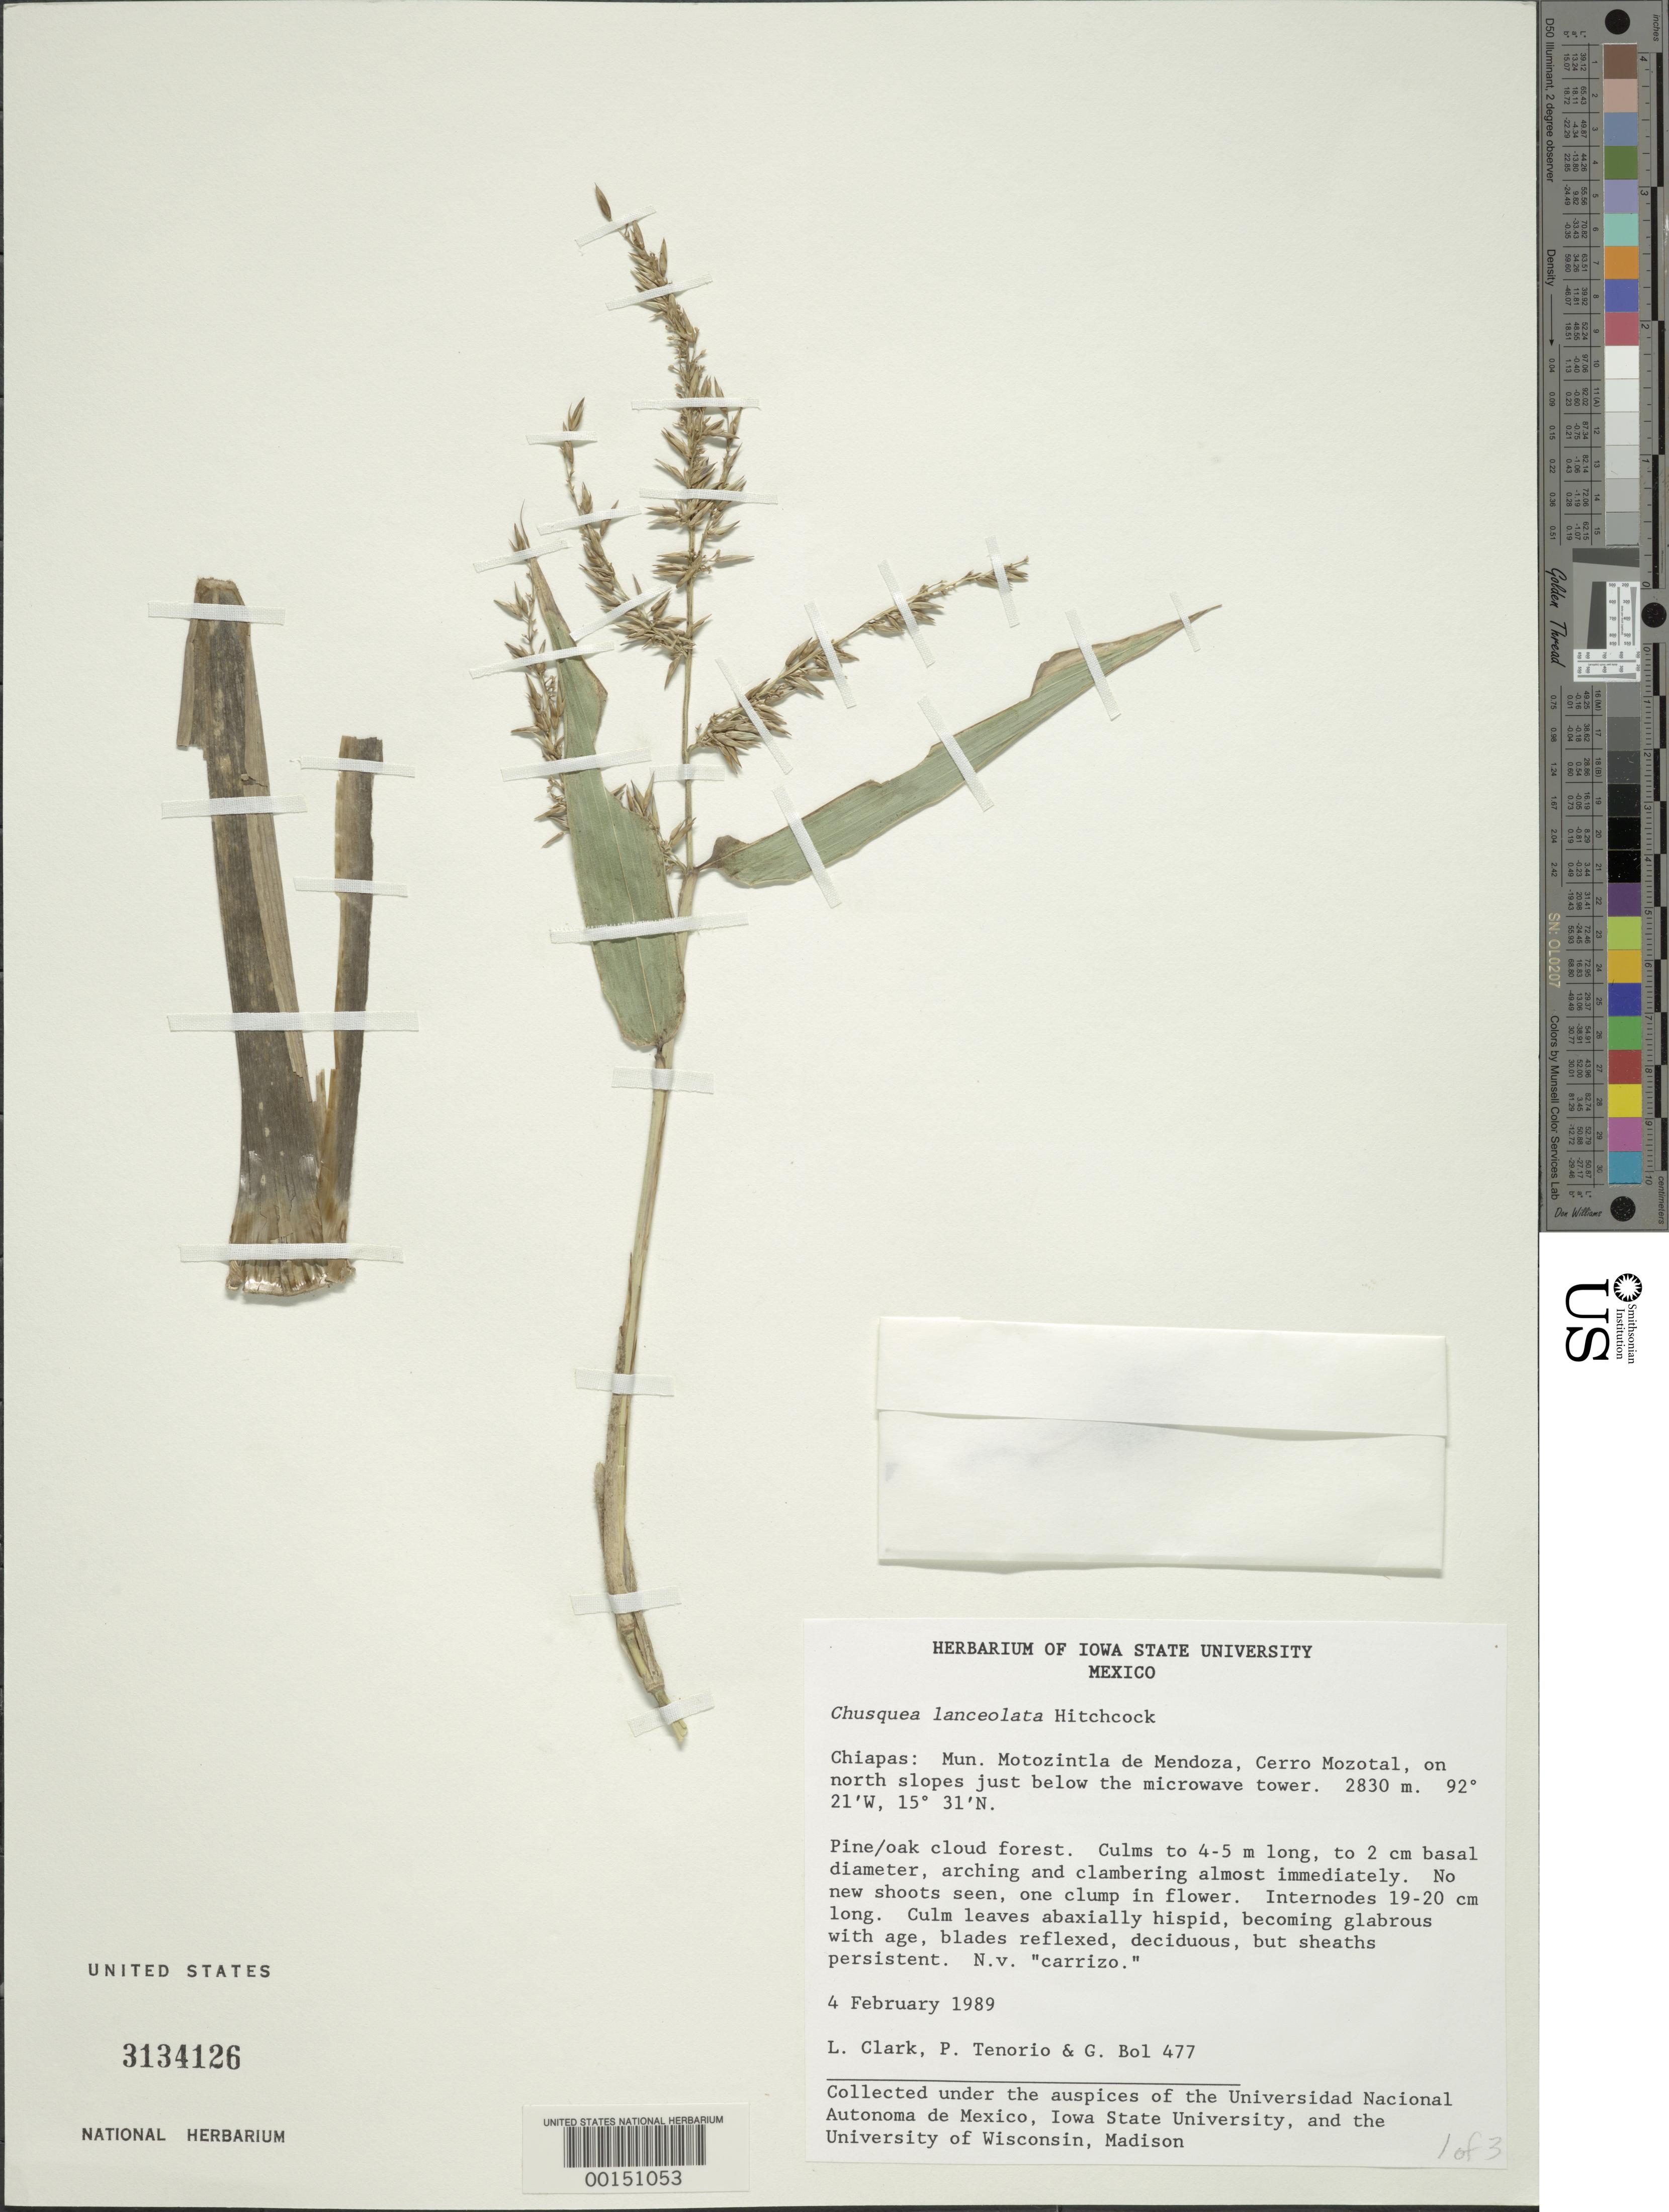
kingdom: Plantae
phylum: Tracheophyta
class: Liliopsida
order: Poales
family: Poaceae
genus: Chusquea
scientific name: Chusquea lanceolata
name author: Hitchc. in C.V. Morton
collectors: L. G. Clark, P. Tenorio L. & G. Bol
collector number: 477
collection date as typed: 04 Feb 1989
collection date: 1989-02-04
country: Mexico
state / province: Chiapas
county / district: Motozintla de Mendoza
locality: Cerro Mozotal, on N slopes just below the microwave tower.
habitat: Pine/oak cloud forest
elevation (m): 2830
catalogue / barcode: US 3134126